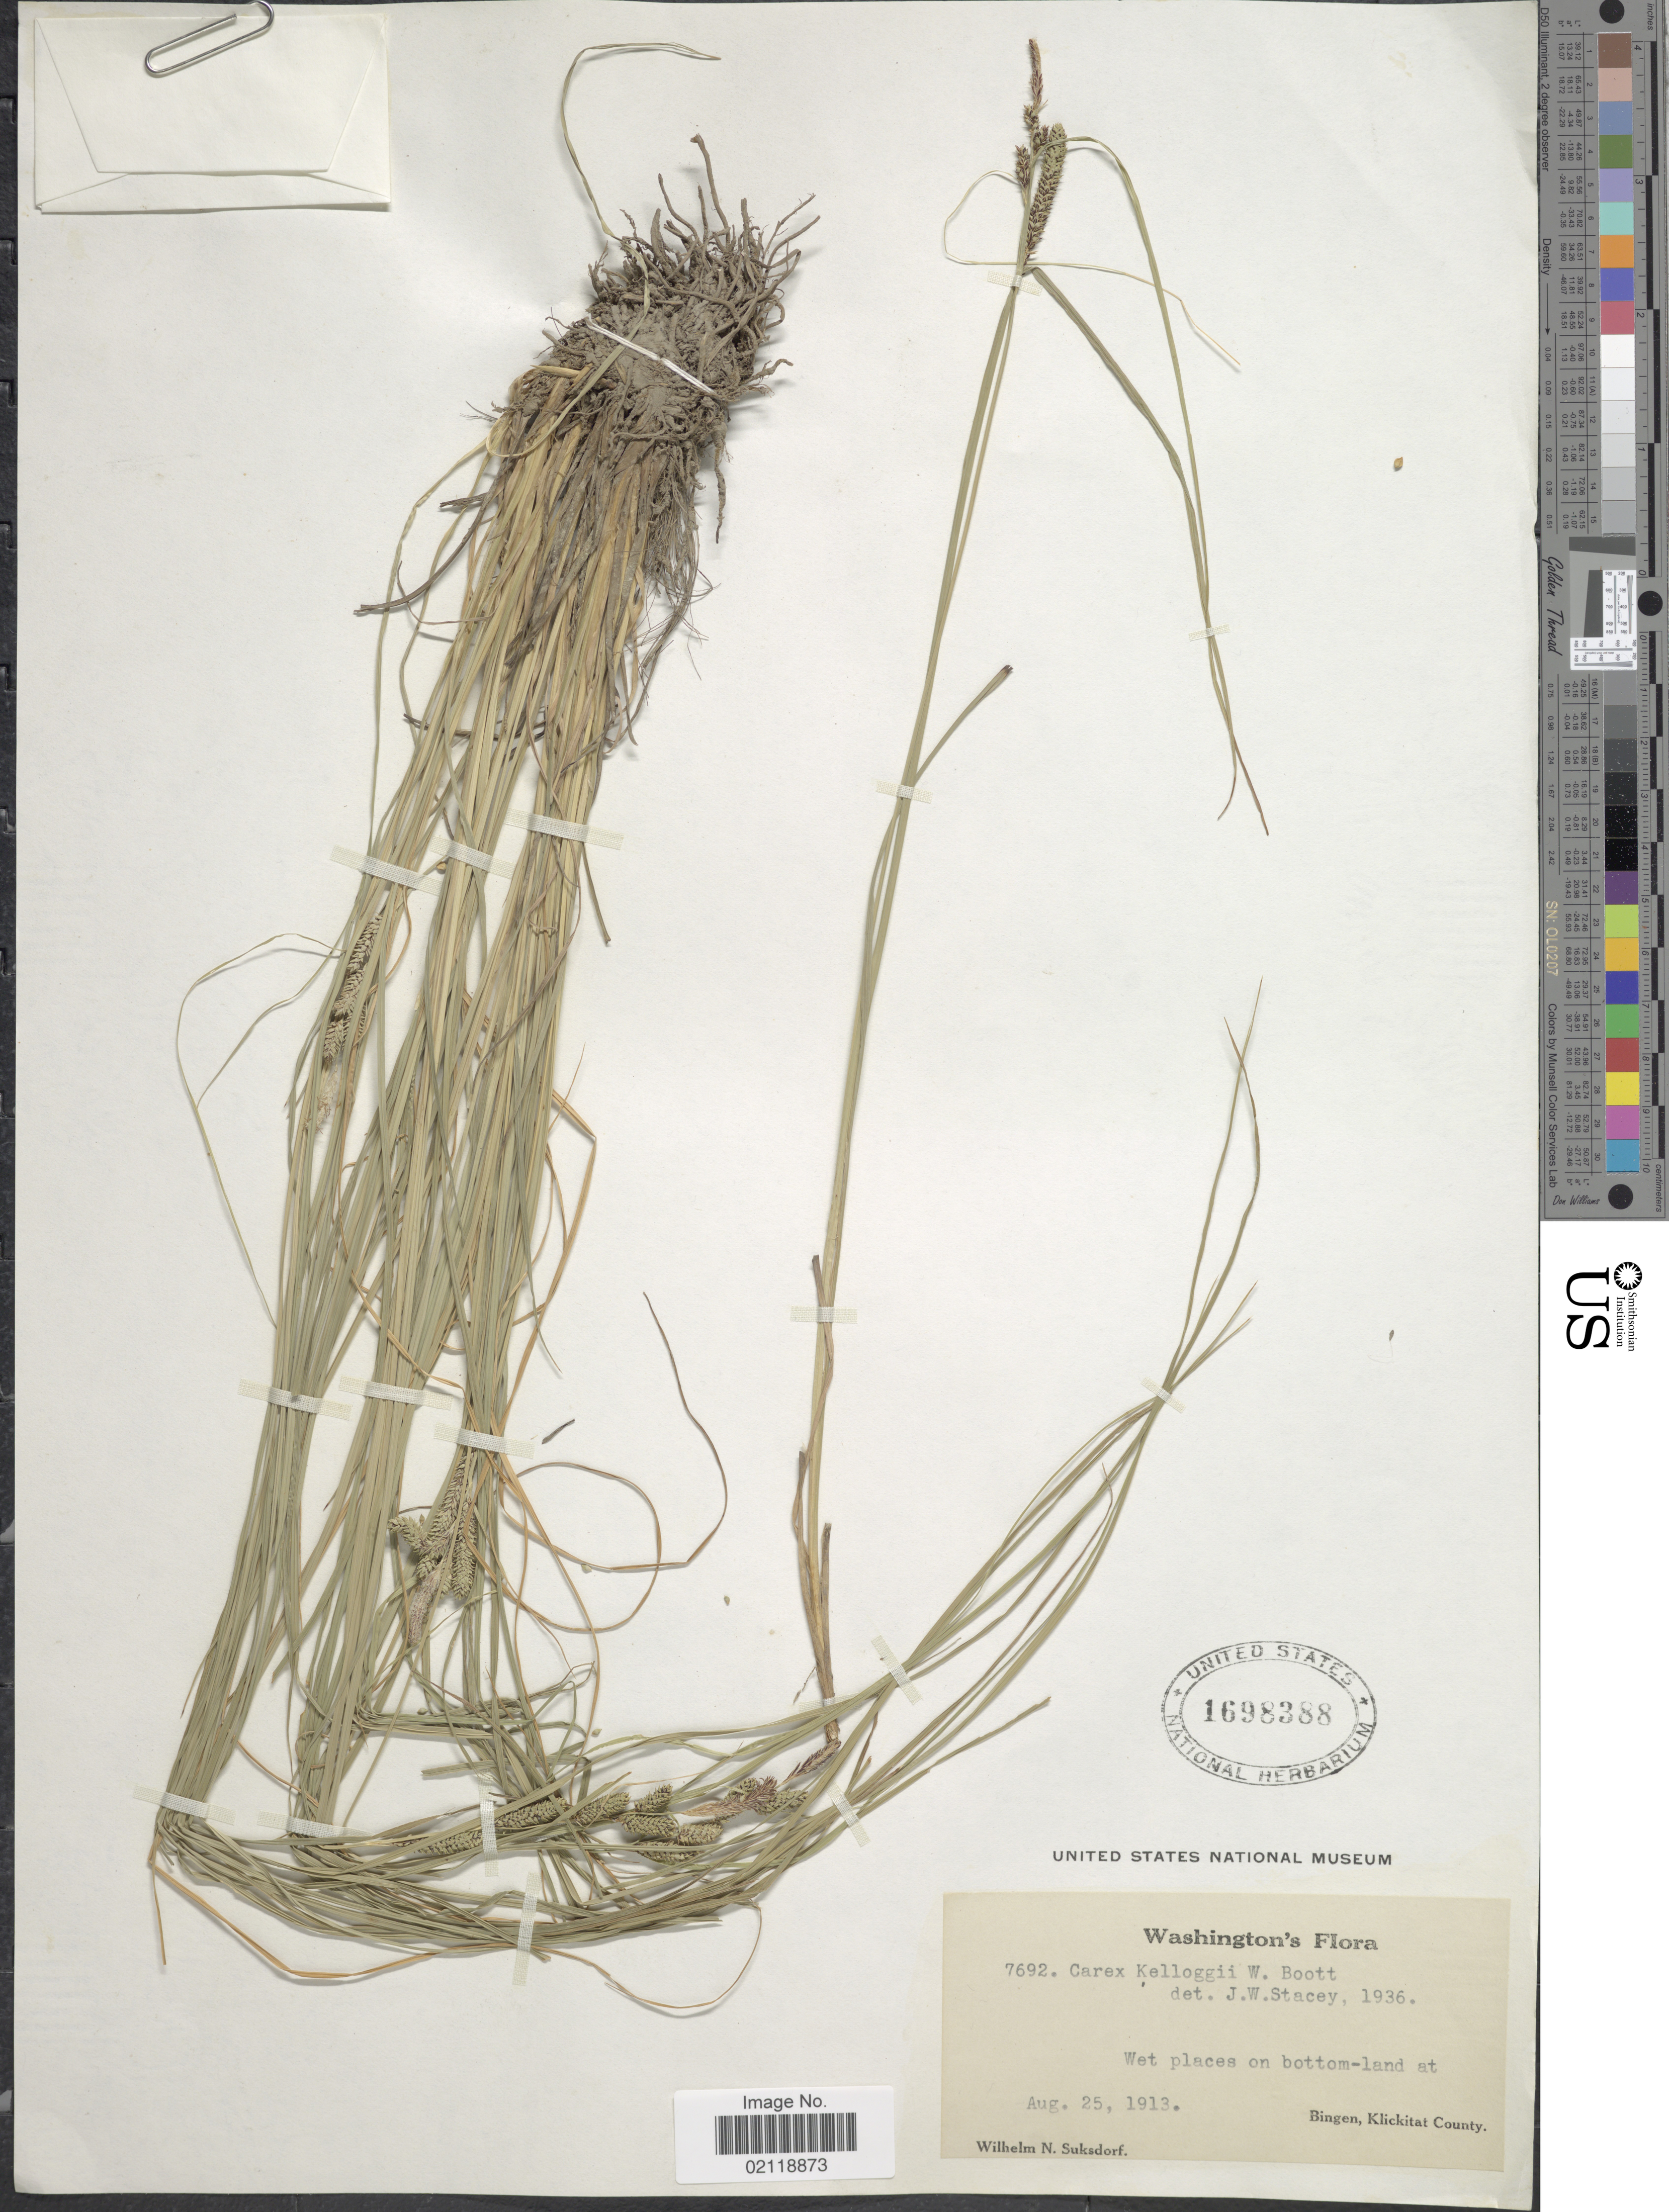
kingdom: Plantae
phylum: Tracheophyta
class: Liliopsida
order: Poales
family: Cyperaceae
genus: Carex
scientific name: Carex kelloggii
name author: W. Boott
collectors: W. N. Suksdorf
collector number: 7692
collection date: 1913-08-25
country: United States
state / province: Washington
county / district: Klickitat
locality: Wet places on bottom-land at Bingen, Klickitat County.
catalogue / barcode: US 1698388